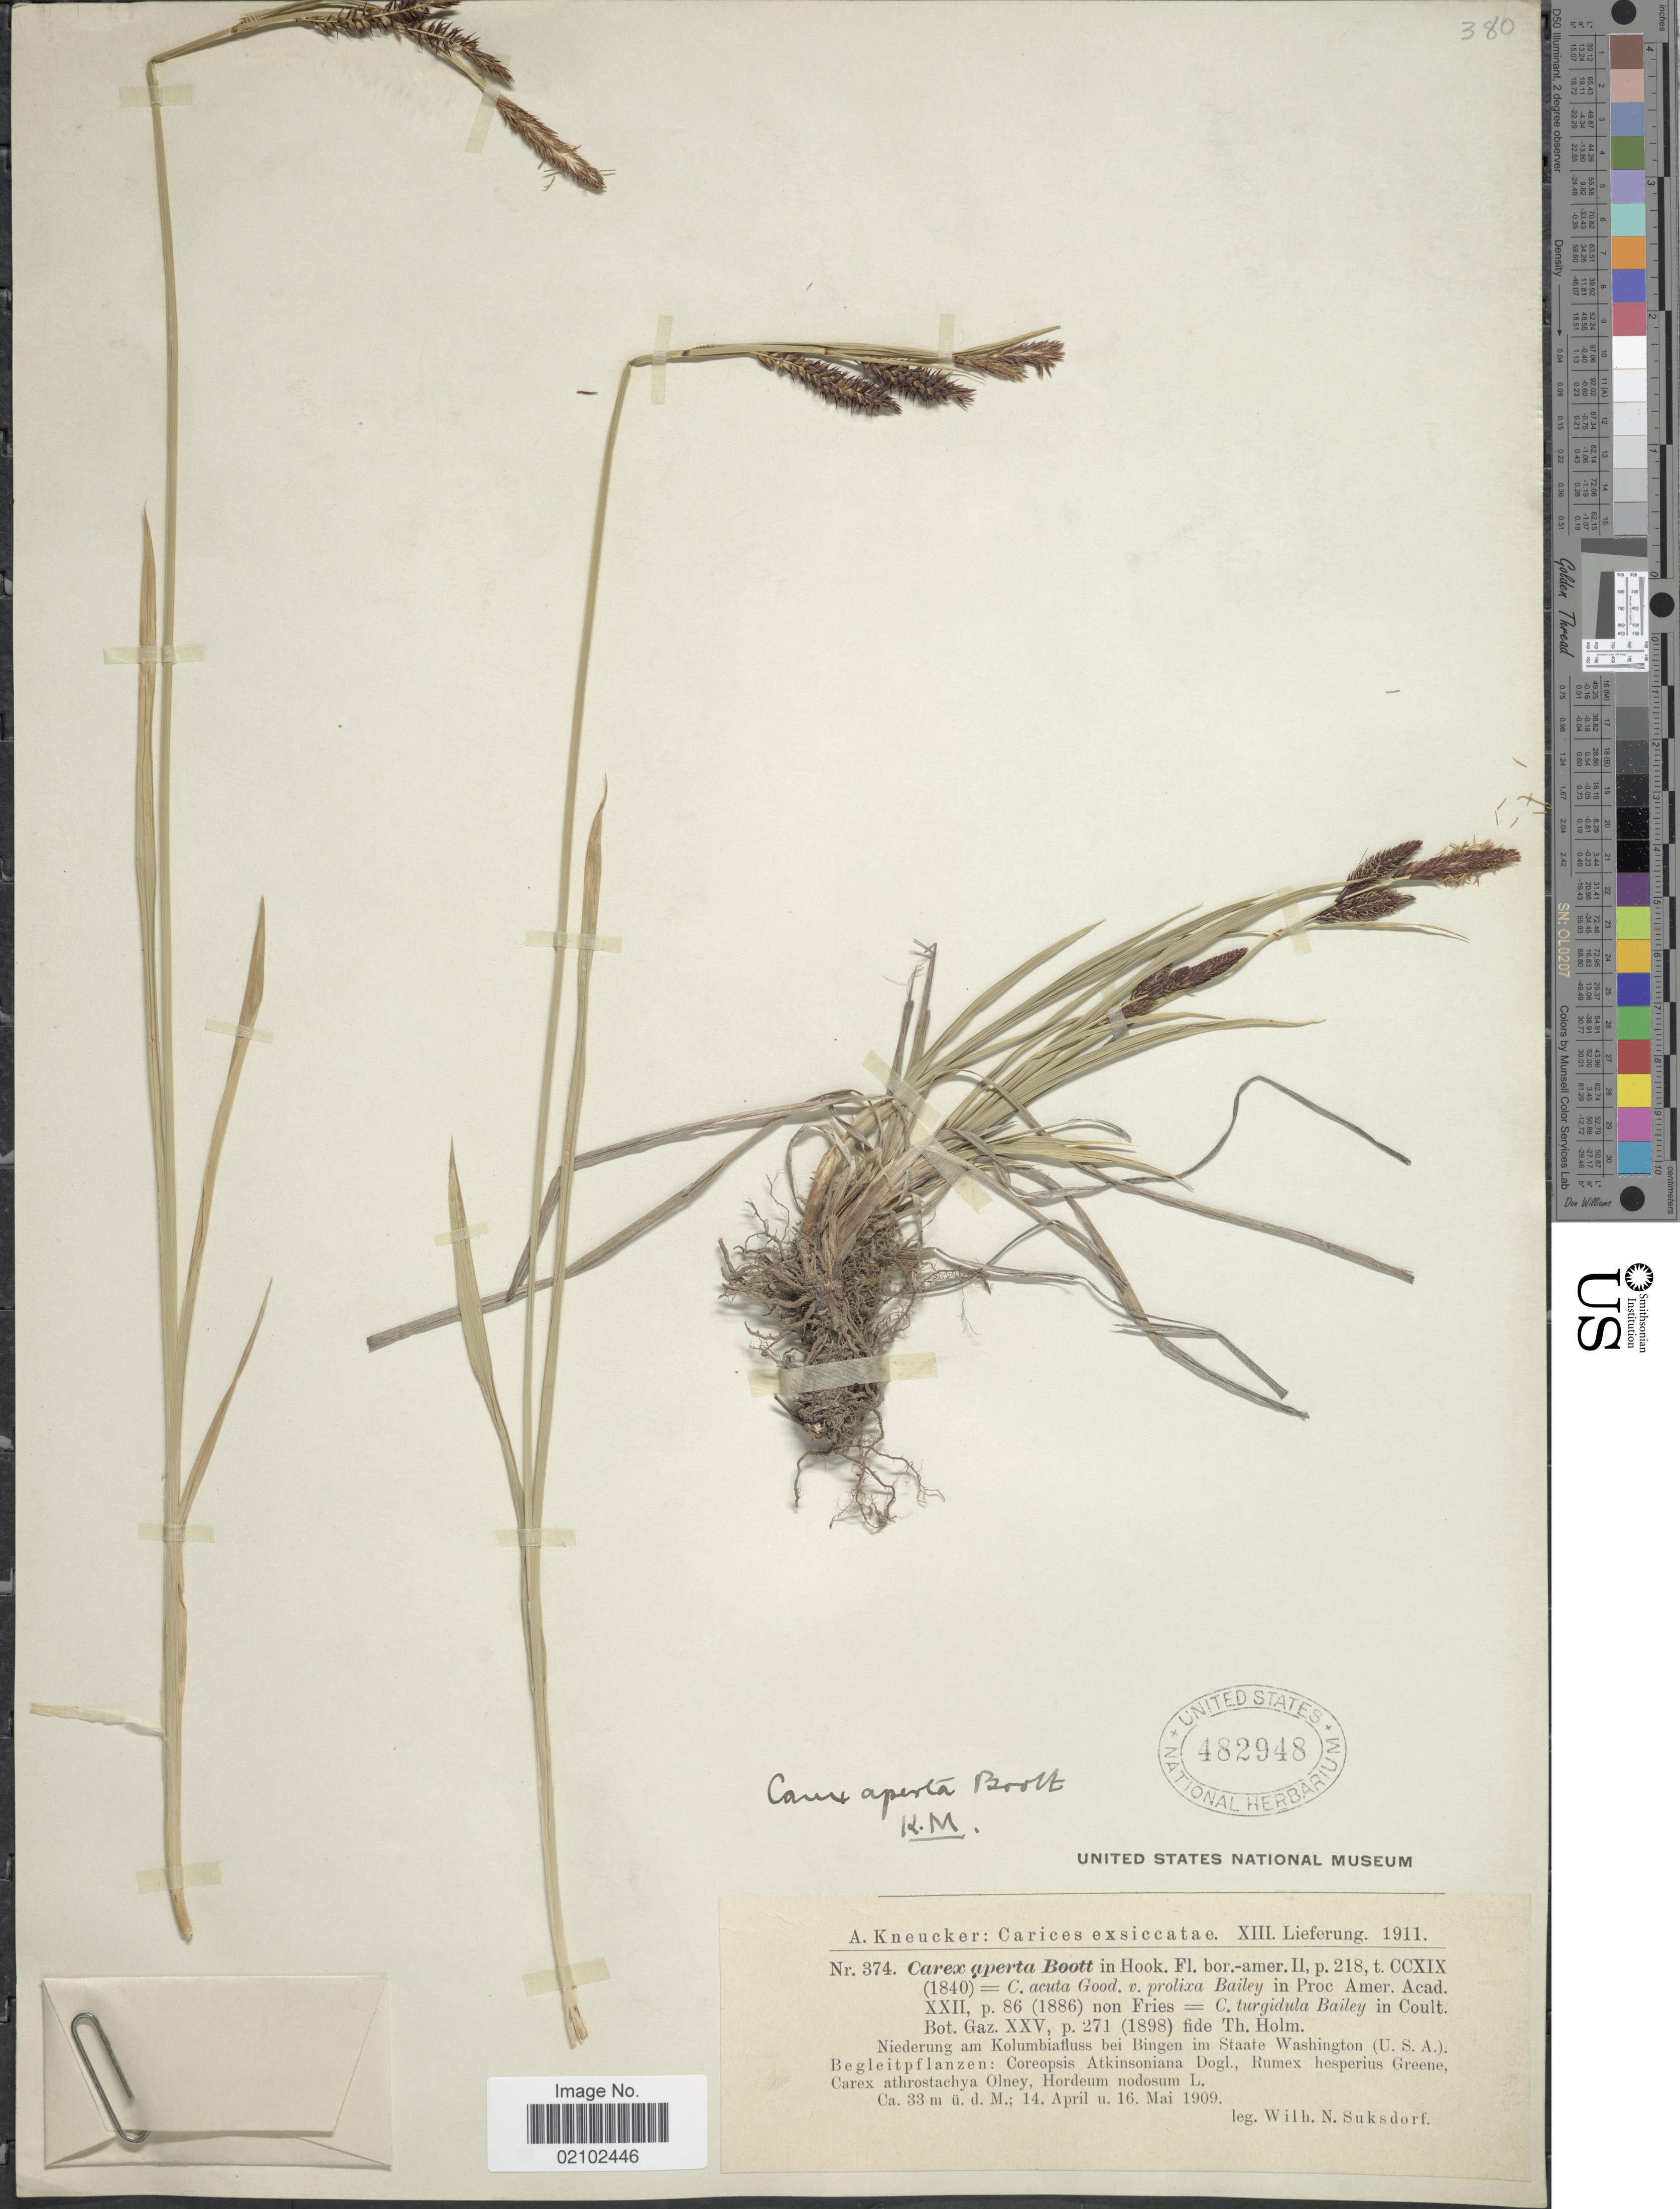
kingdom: Plantae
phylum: Tracheophyta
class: Liliopsida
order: Poales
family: Cyperaceae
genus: Carex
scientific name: Carex aperta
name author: Boott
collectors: W. N. Suksdorf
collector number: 374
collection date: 1909-04-14/1909-05-16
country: United States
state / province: Washington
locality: Niederung am Kolumbiafluss bei Bingen im Staate Washington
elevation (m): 33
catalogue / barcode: US 482948